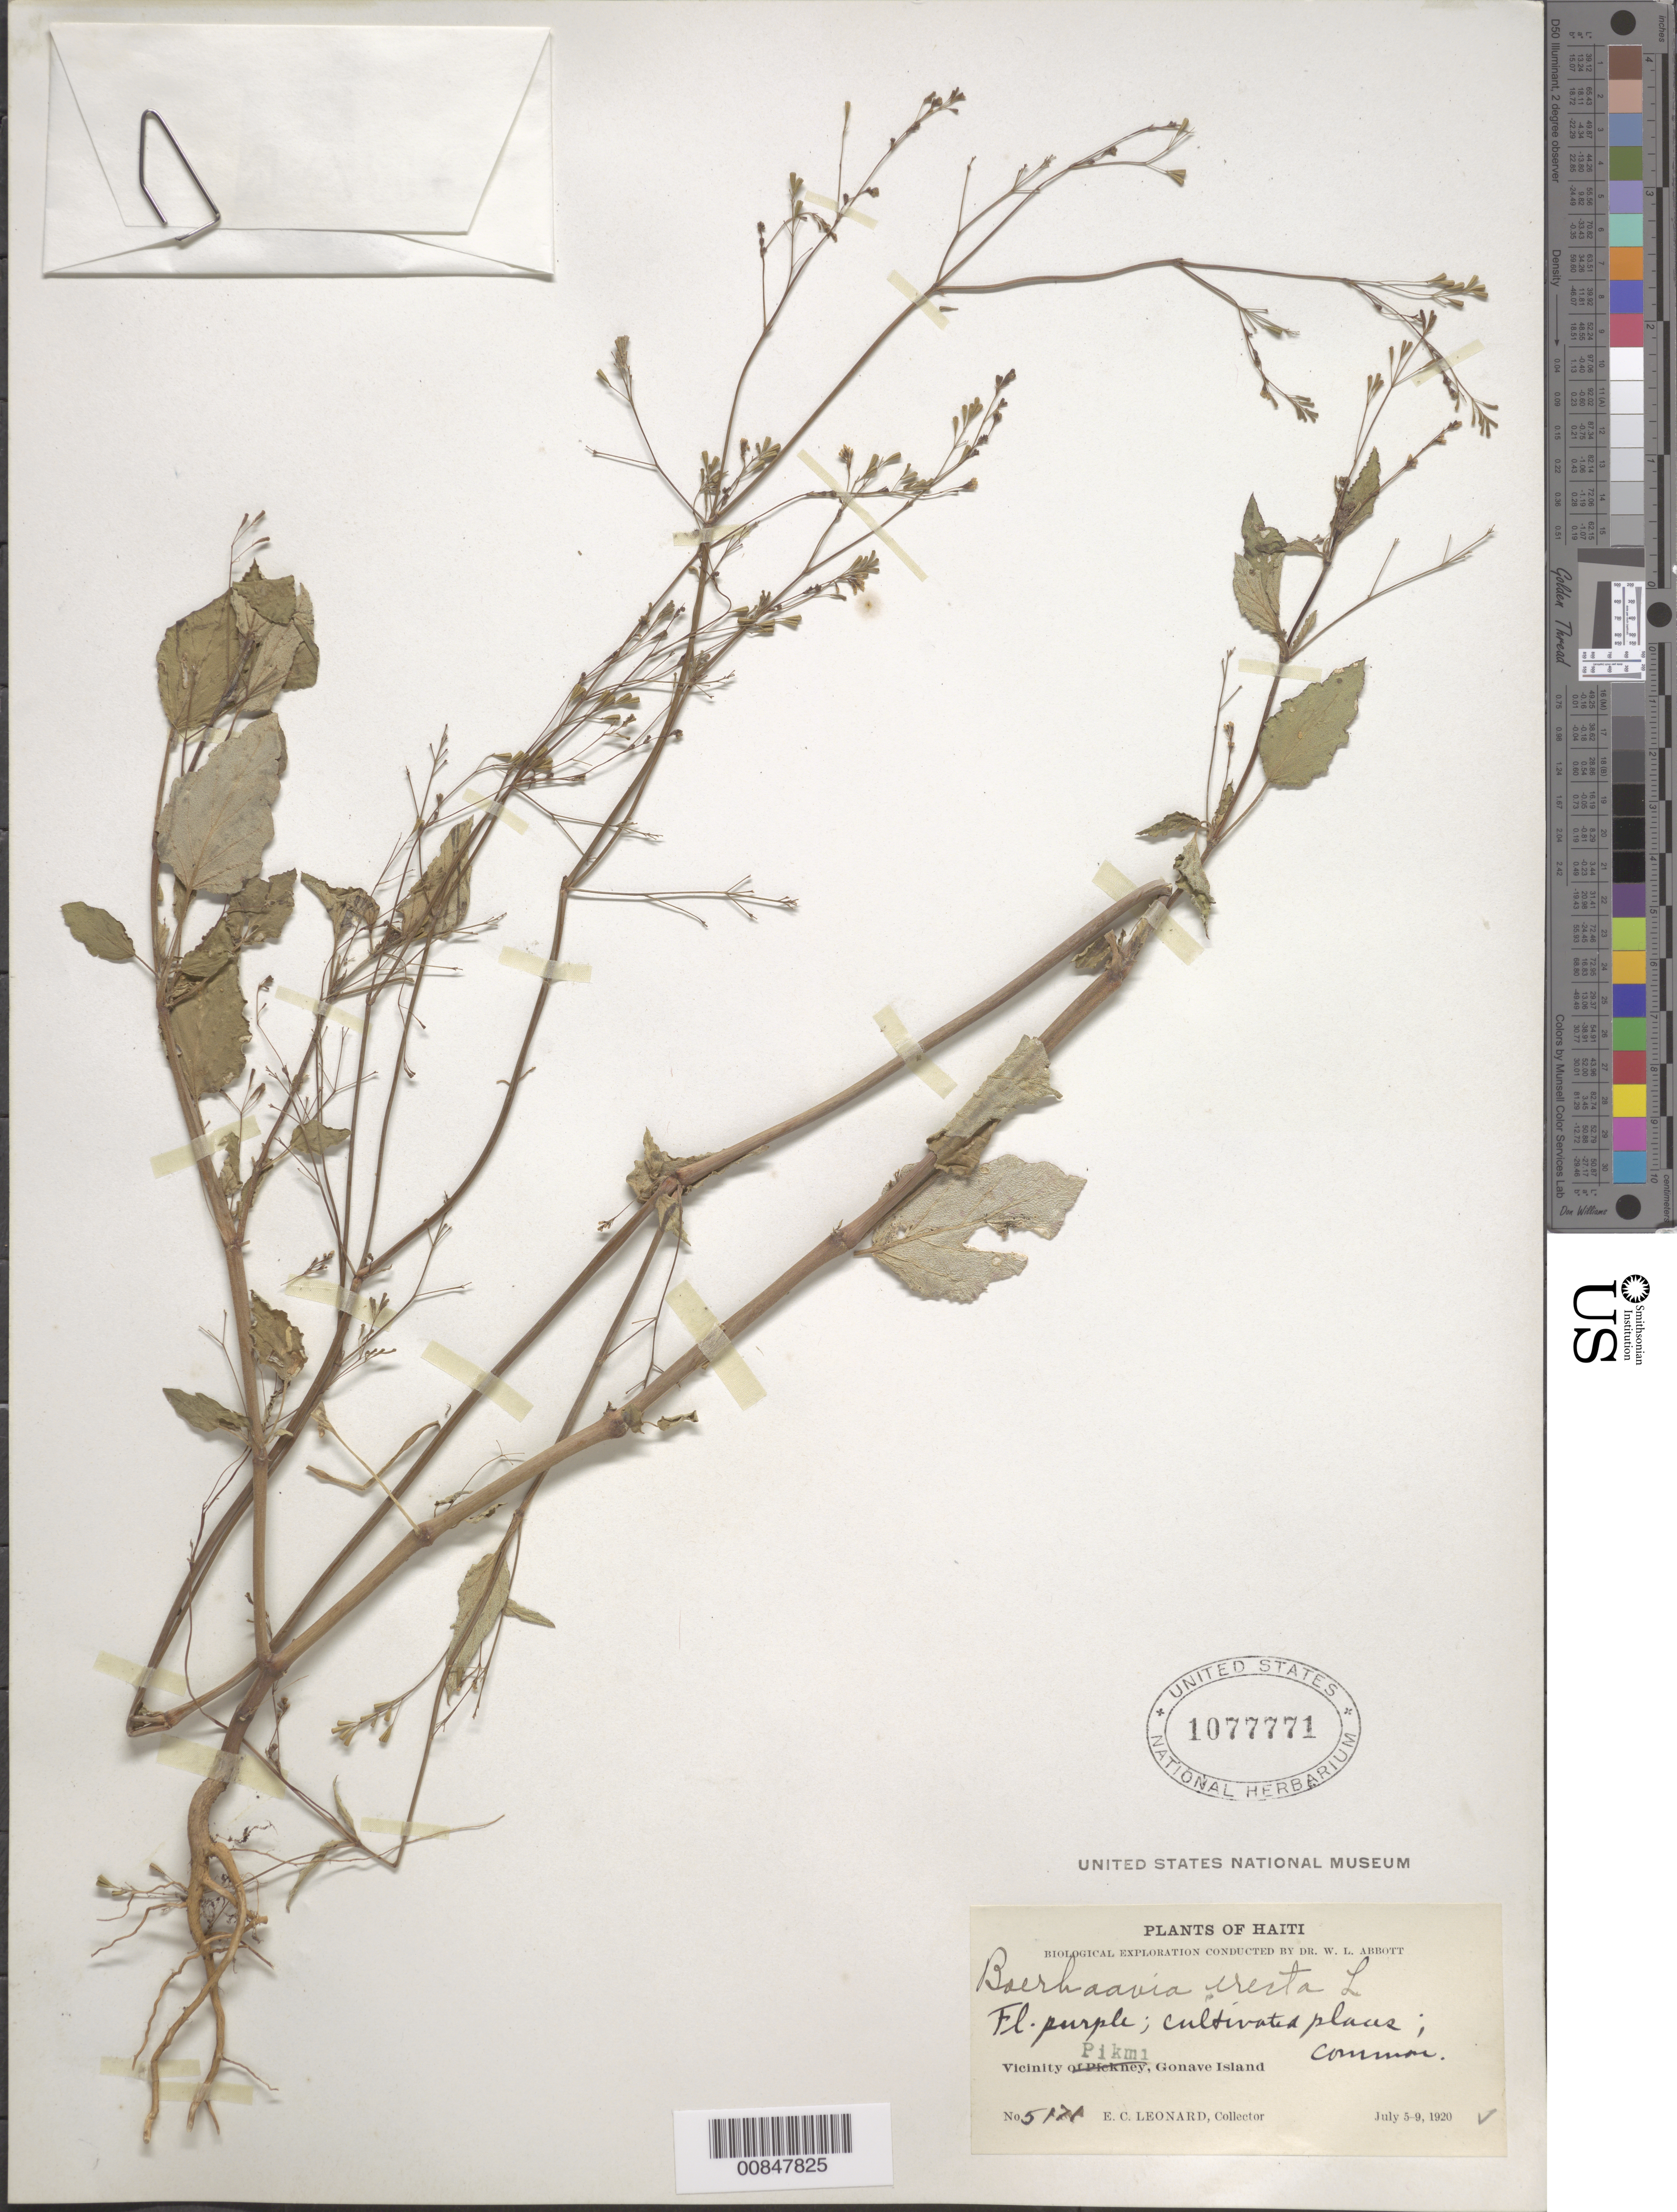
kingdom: Plantae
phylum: Tracheophyta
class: Magnoliopsida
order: Caryophyllales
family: Nyctaginaceae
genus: Boerhavia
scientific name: Boerhavia erecta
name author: L.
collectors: E. C. Leonard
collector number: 5171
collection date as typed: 05 Jul 1920 to 09 Jul 1920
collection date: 1920-07-05/1920-07-09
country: Haiti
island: Gonave I.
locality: Vicinity of Pikmi, Gonave Island.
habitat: Cultivated places.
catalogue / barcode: US 1077771